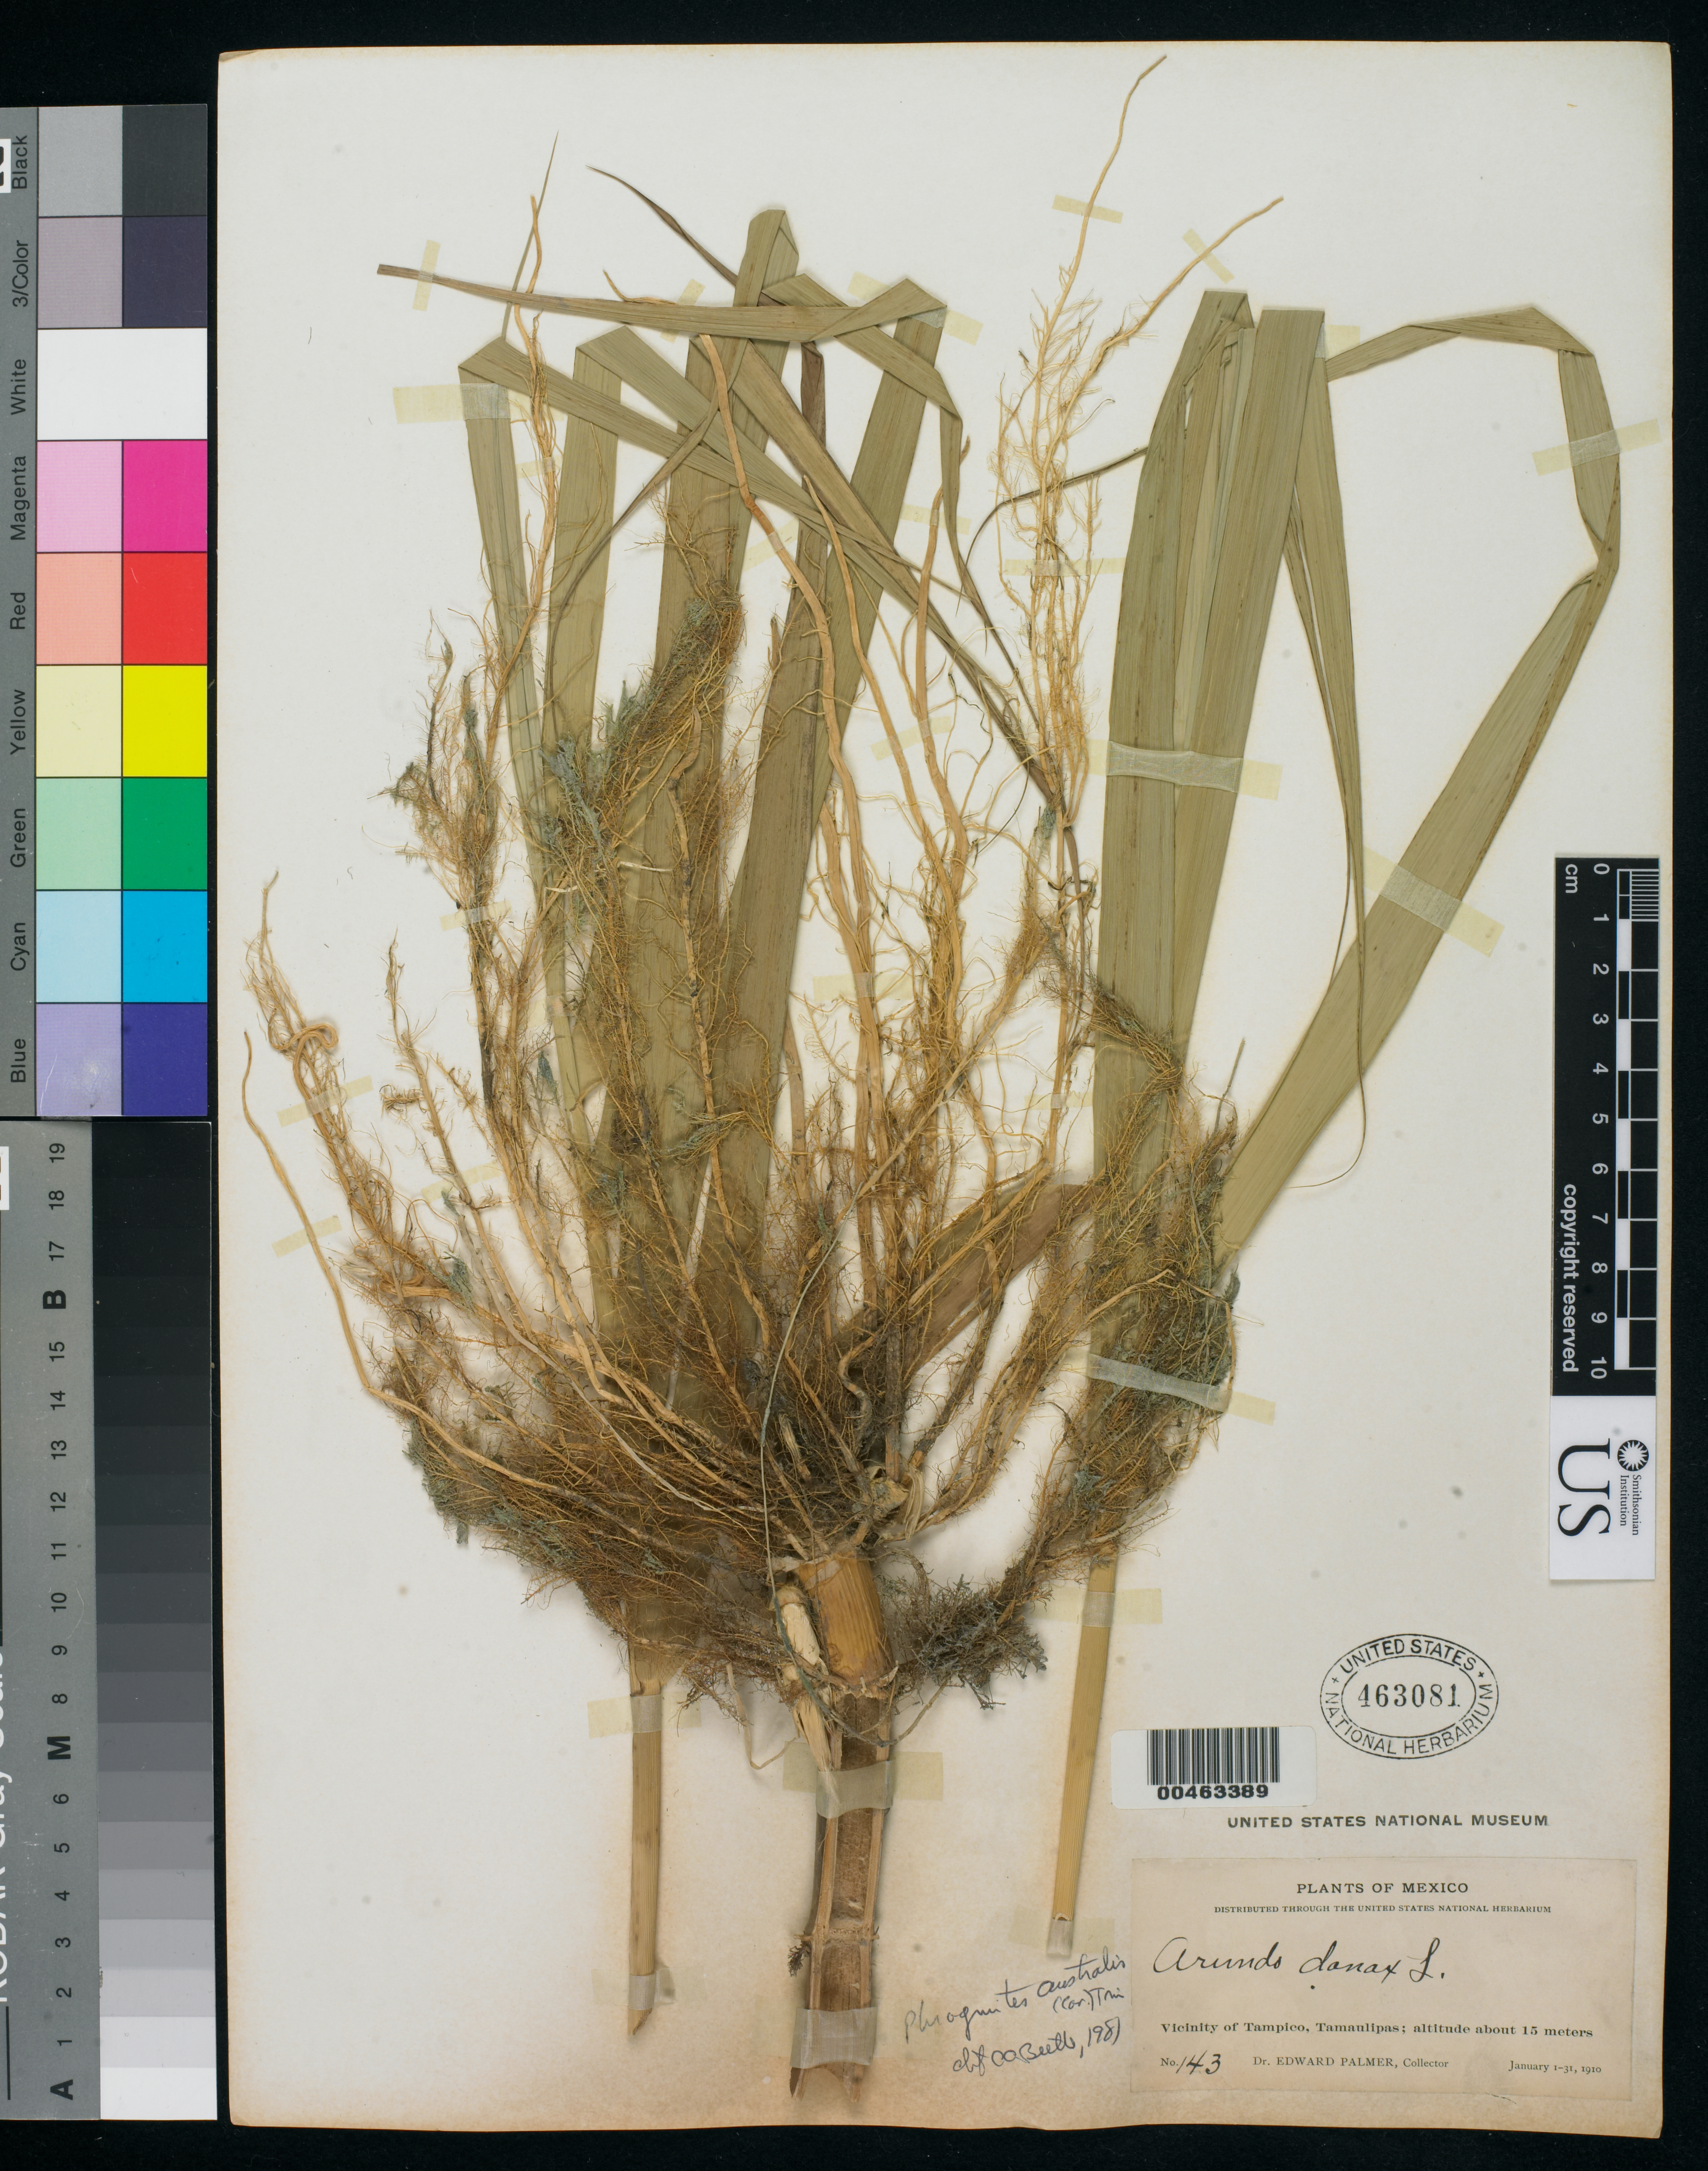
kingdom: Plantae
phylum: Tracheophyta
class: Liliopsida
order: Poales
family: Poaceae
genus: Phragmites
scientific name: Phragmites australis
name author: (Cav.) Trin. ex Steud.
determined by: Beetle, Alan A.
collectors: E. Palmer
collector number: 143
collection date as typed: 1 Jan 1910 to 31 Jan 1910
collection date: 1910-01-01/1910-01-31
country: Mexico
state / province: Tamaulipas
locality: Vicinity of Tampico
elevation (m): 15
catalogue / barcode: US 463081